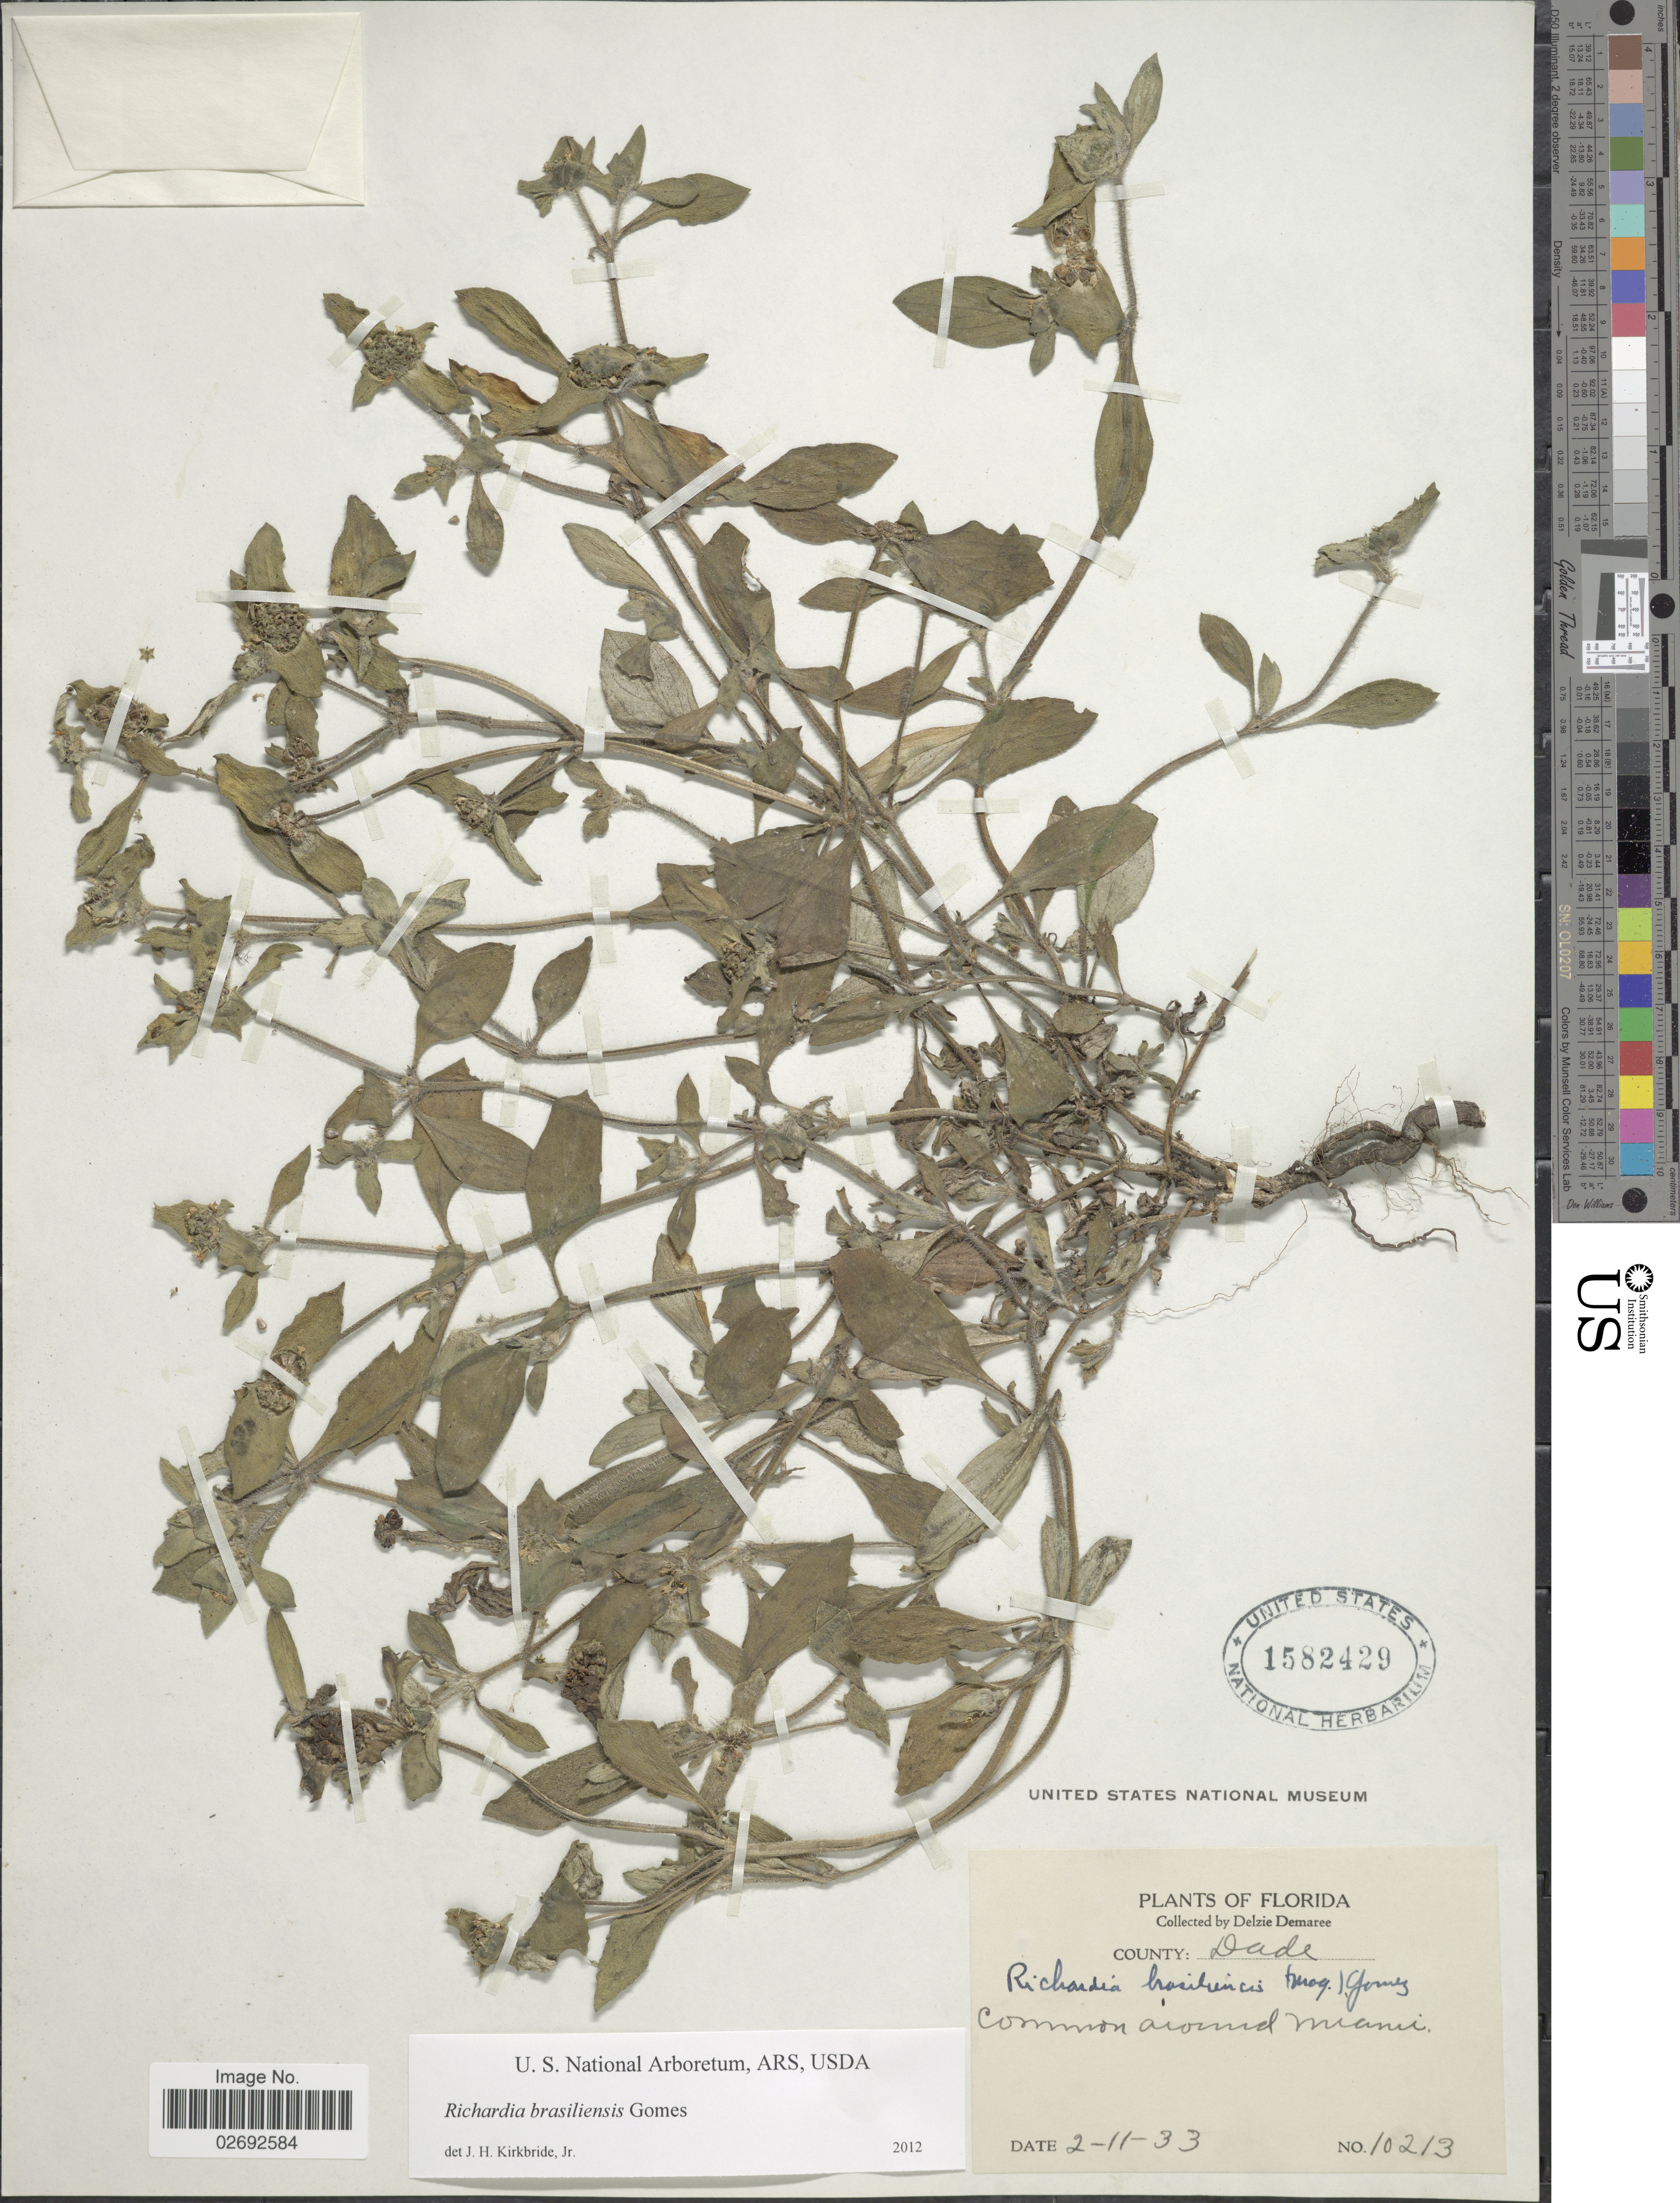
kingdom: Plantae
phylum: Tracheophyta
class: Magnoliopsida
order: Gentianales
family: Rubiaceae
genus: Richardia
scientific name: Richardia brasiliensis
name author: Gomes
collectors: D. Demaree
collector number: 10213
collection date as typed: Transcribed d/m/y: 11/2/33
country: United States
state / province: Florida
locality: County: Dade, common around Miami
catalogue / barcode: US 1582429